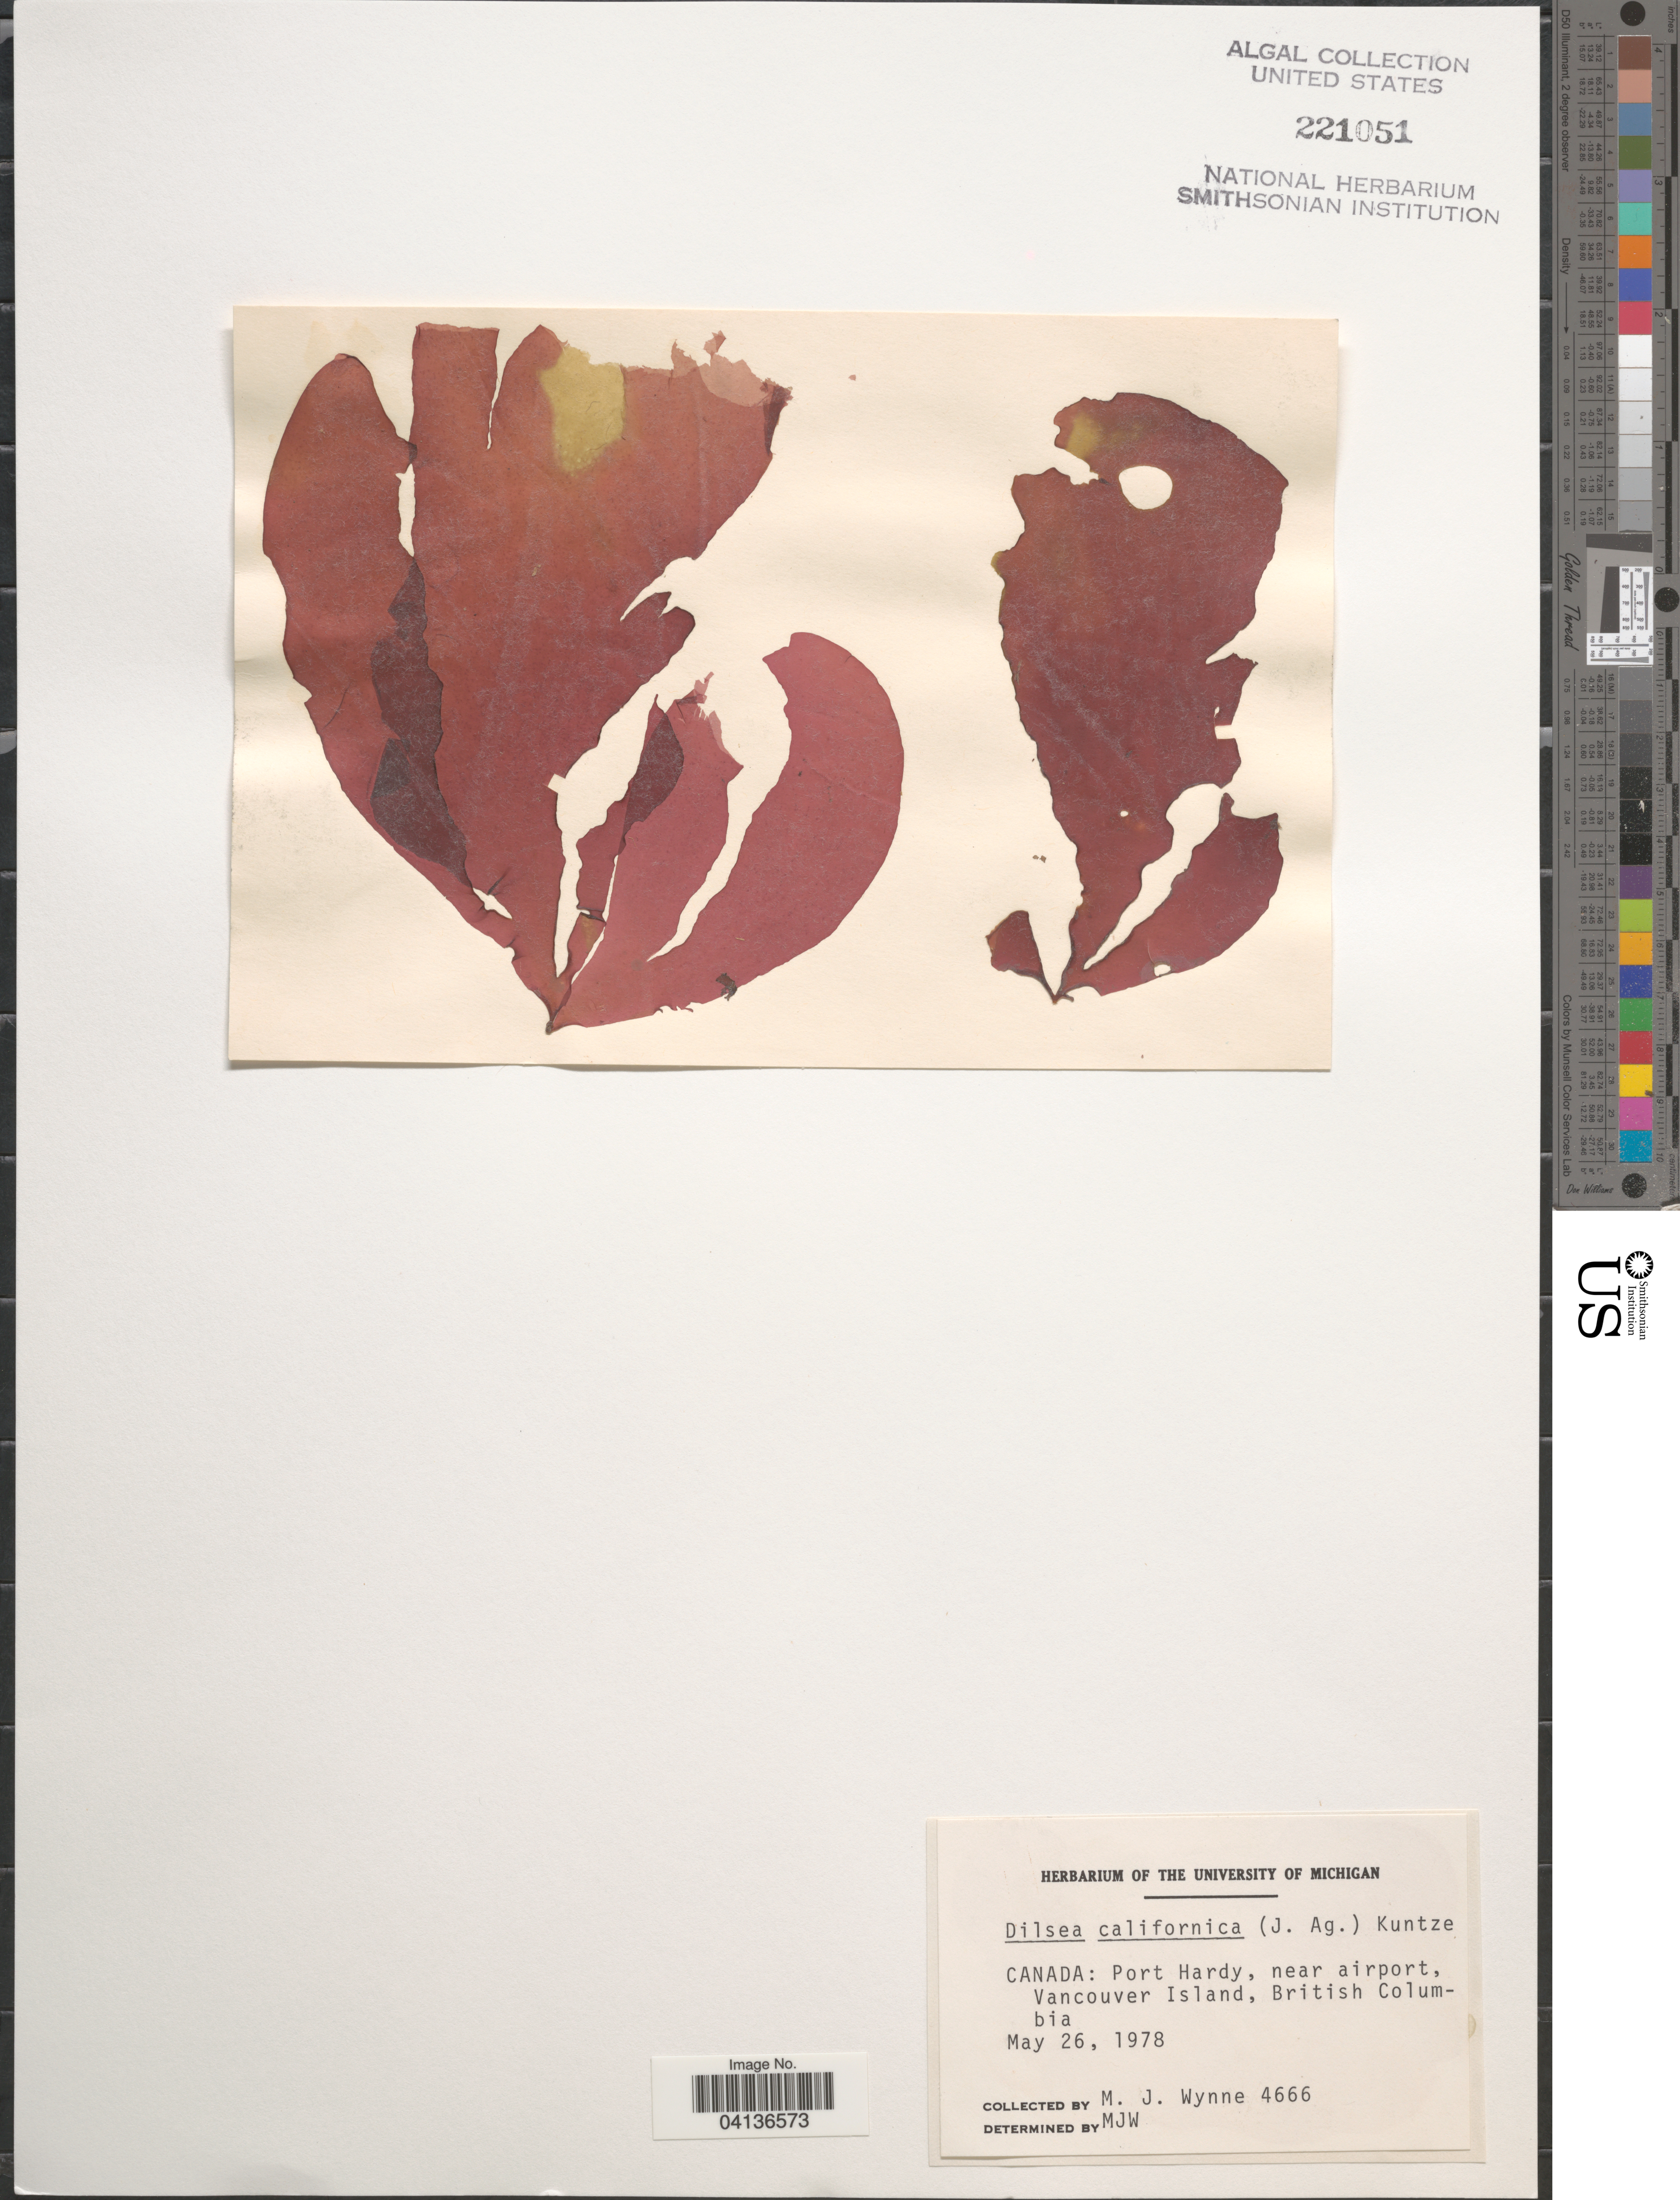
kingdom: Plantae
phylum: Rhodophyta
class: Florideophyceae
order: Gigartinales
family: Dumontiaceae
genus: Dilsea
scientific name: Dilsea californica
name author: (J. Agardh) Kuntze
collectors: M.J. Wynne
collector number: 4666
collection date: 1978-05-26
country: Canada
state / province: British Columbia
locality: Port Hardy, near airport, Vancouver Island.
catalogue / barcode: US 221051